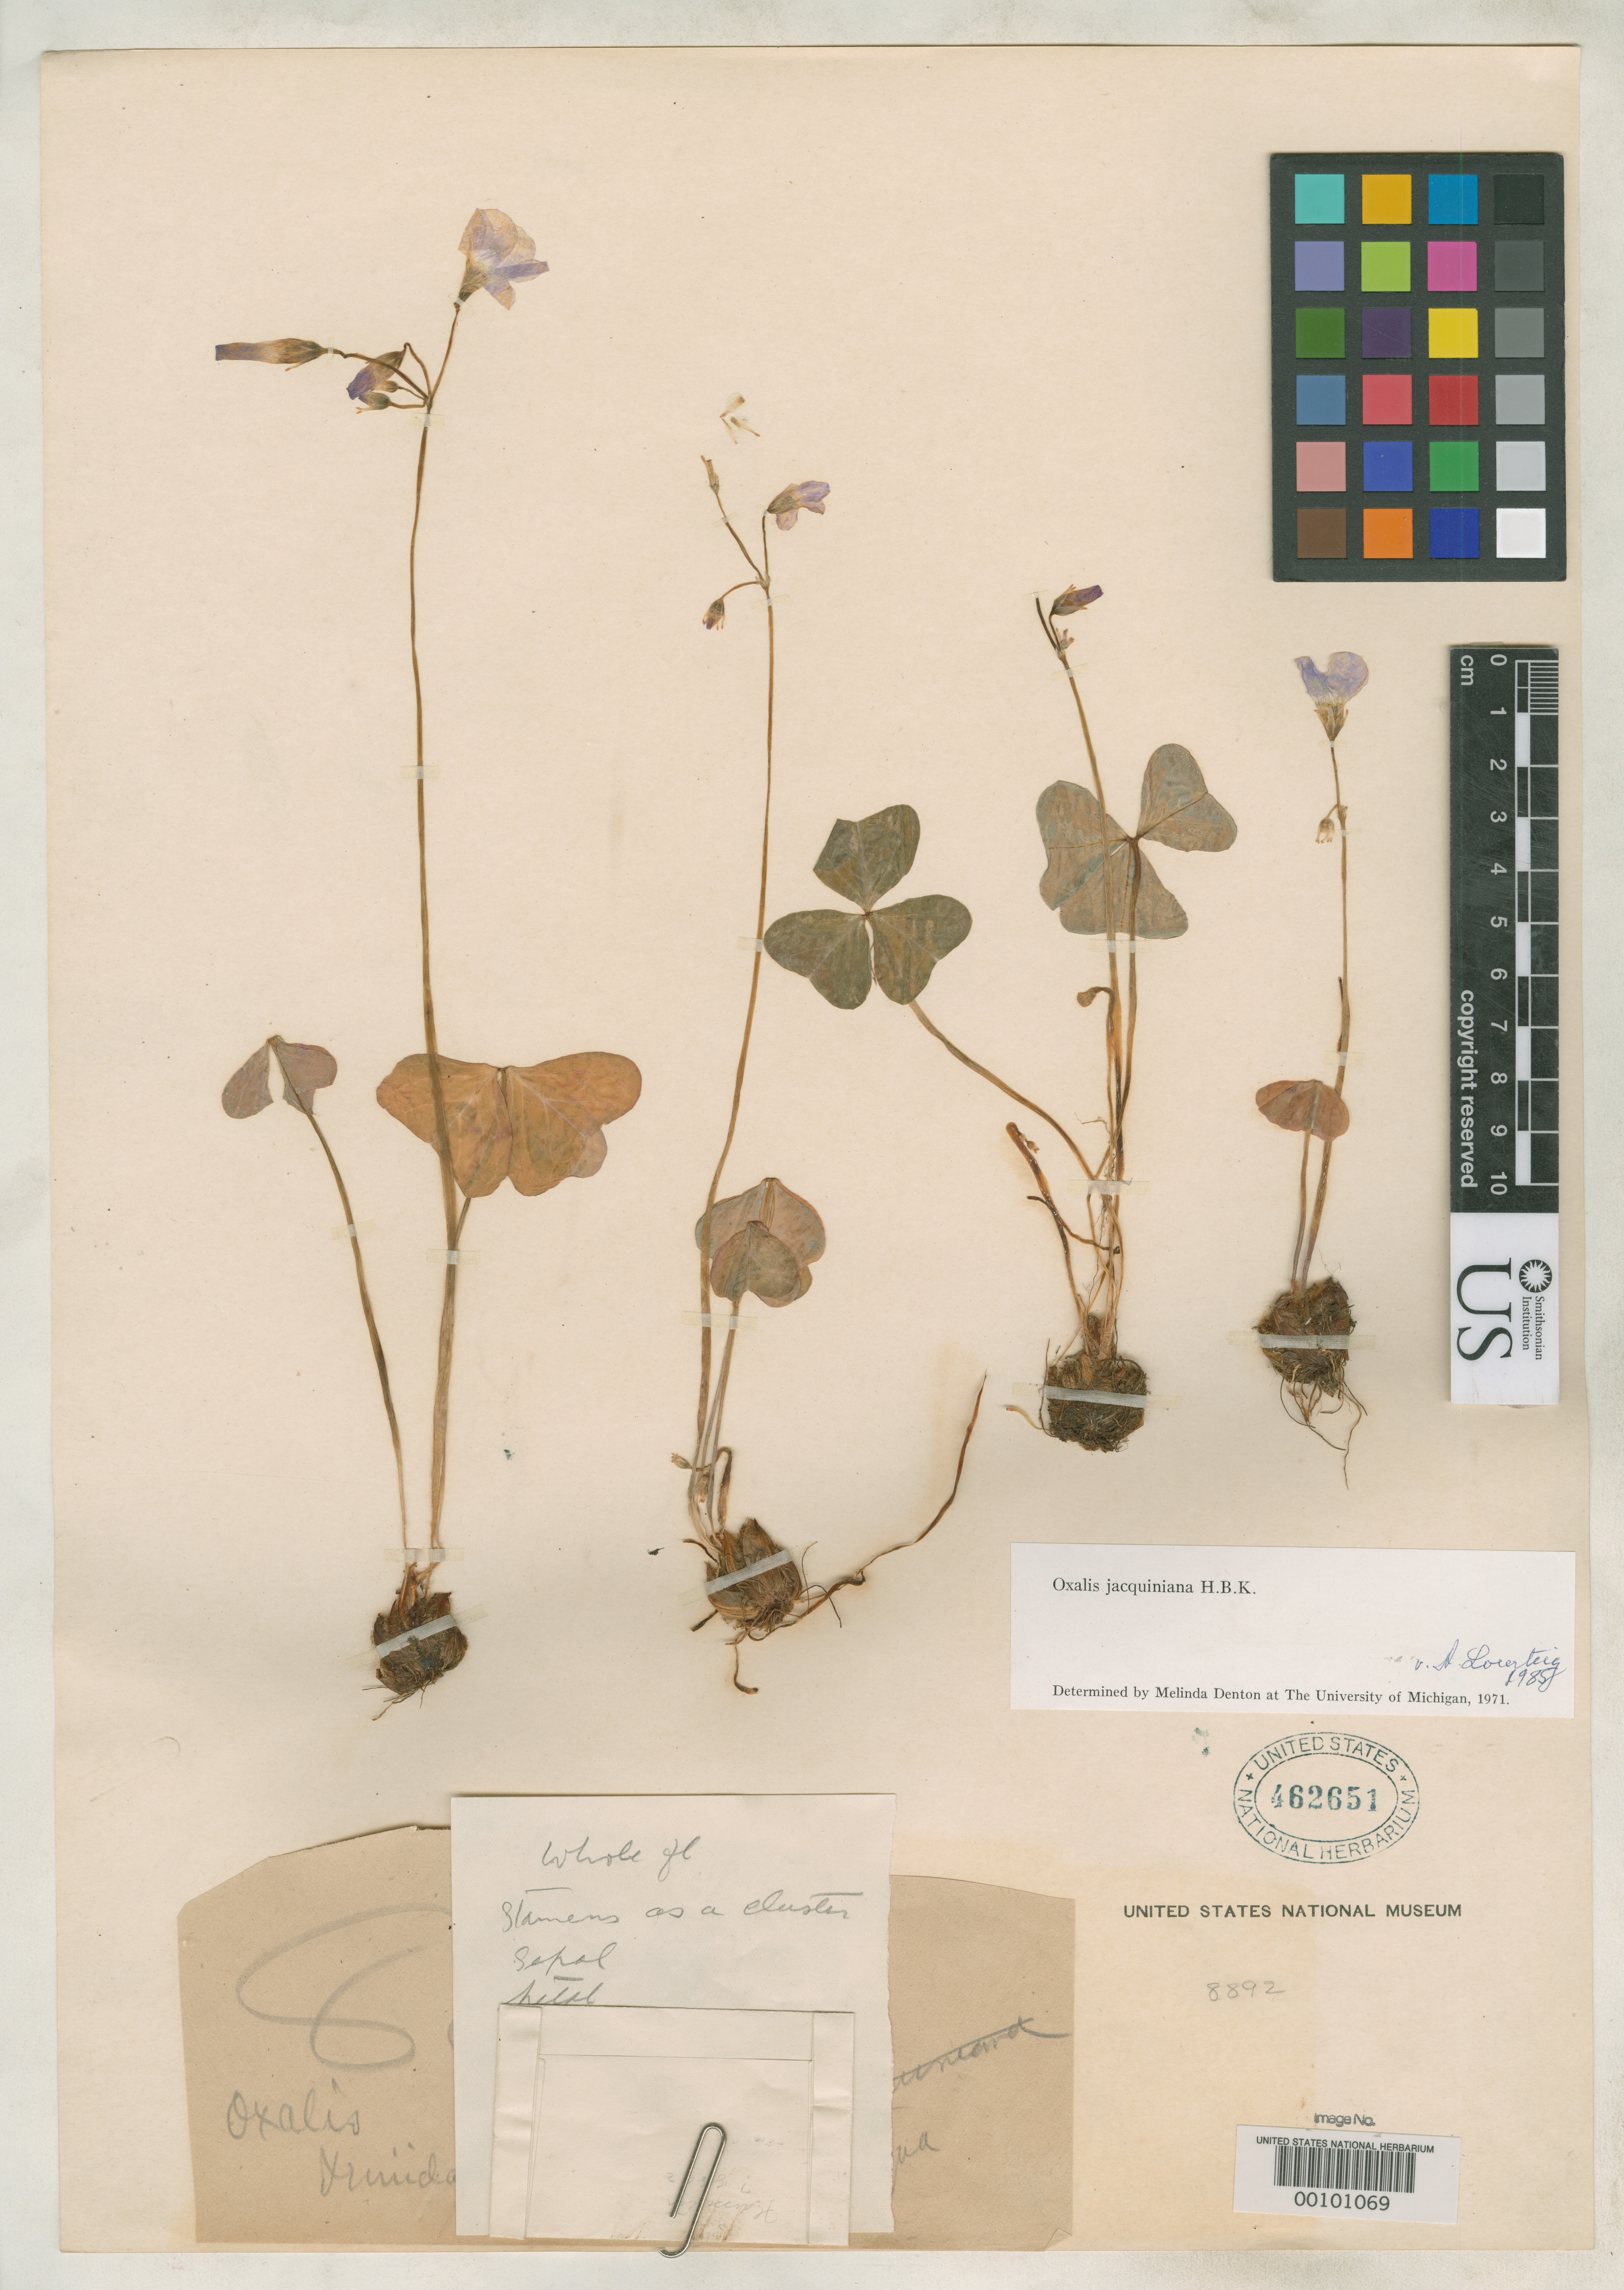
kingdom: Plantae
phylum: Tracheophyta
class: Magnoliopsida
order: Oxalidales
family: Oxalidaceae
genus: Ionoxalis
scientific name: Ionoxalis obliqua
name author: Rose in Small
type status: Isotype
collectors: C. G. Pringle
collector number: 8892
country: Mexico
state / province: Hidalgo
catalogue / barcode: US 462651